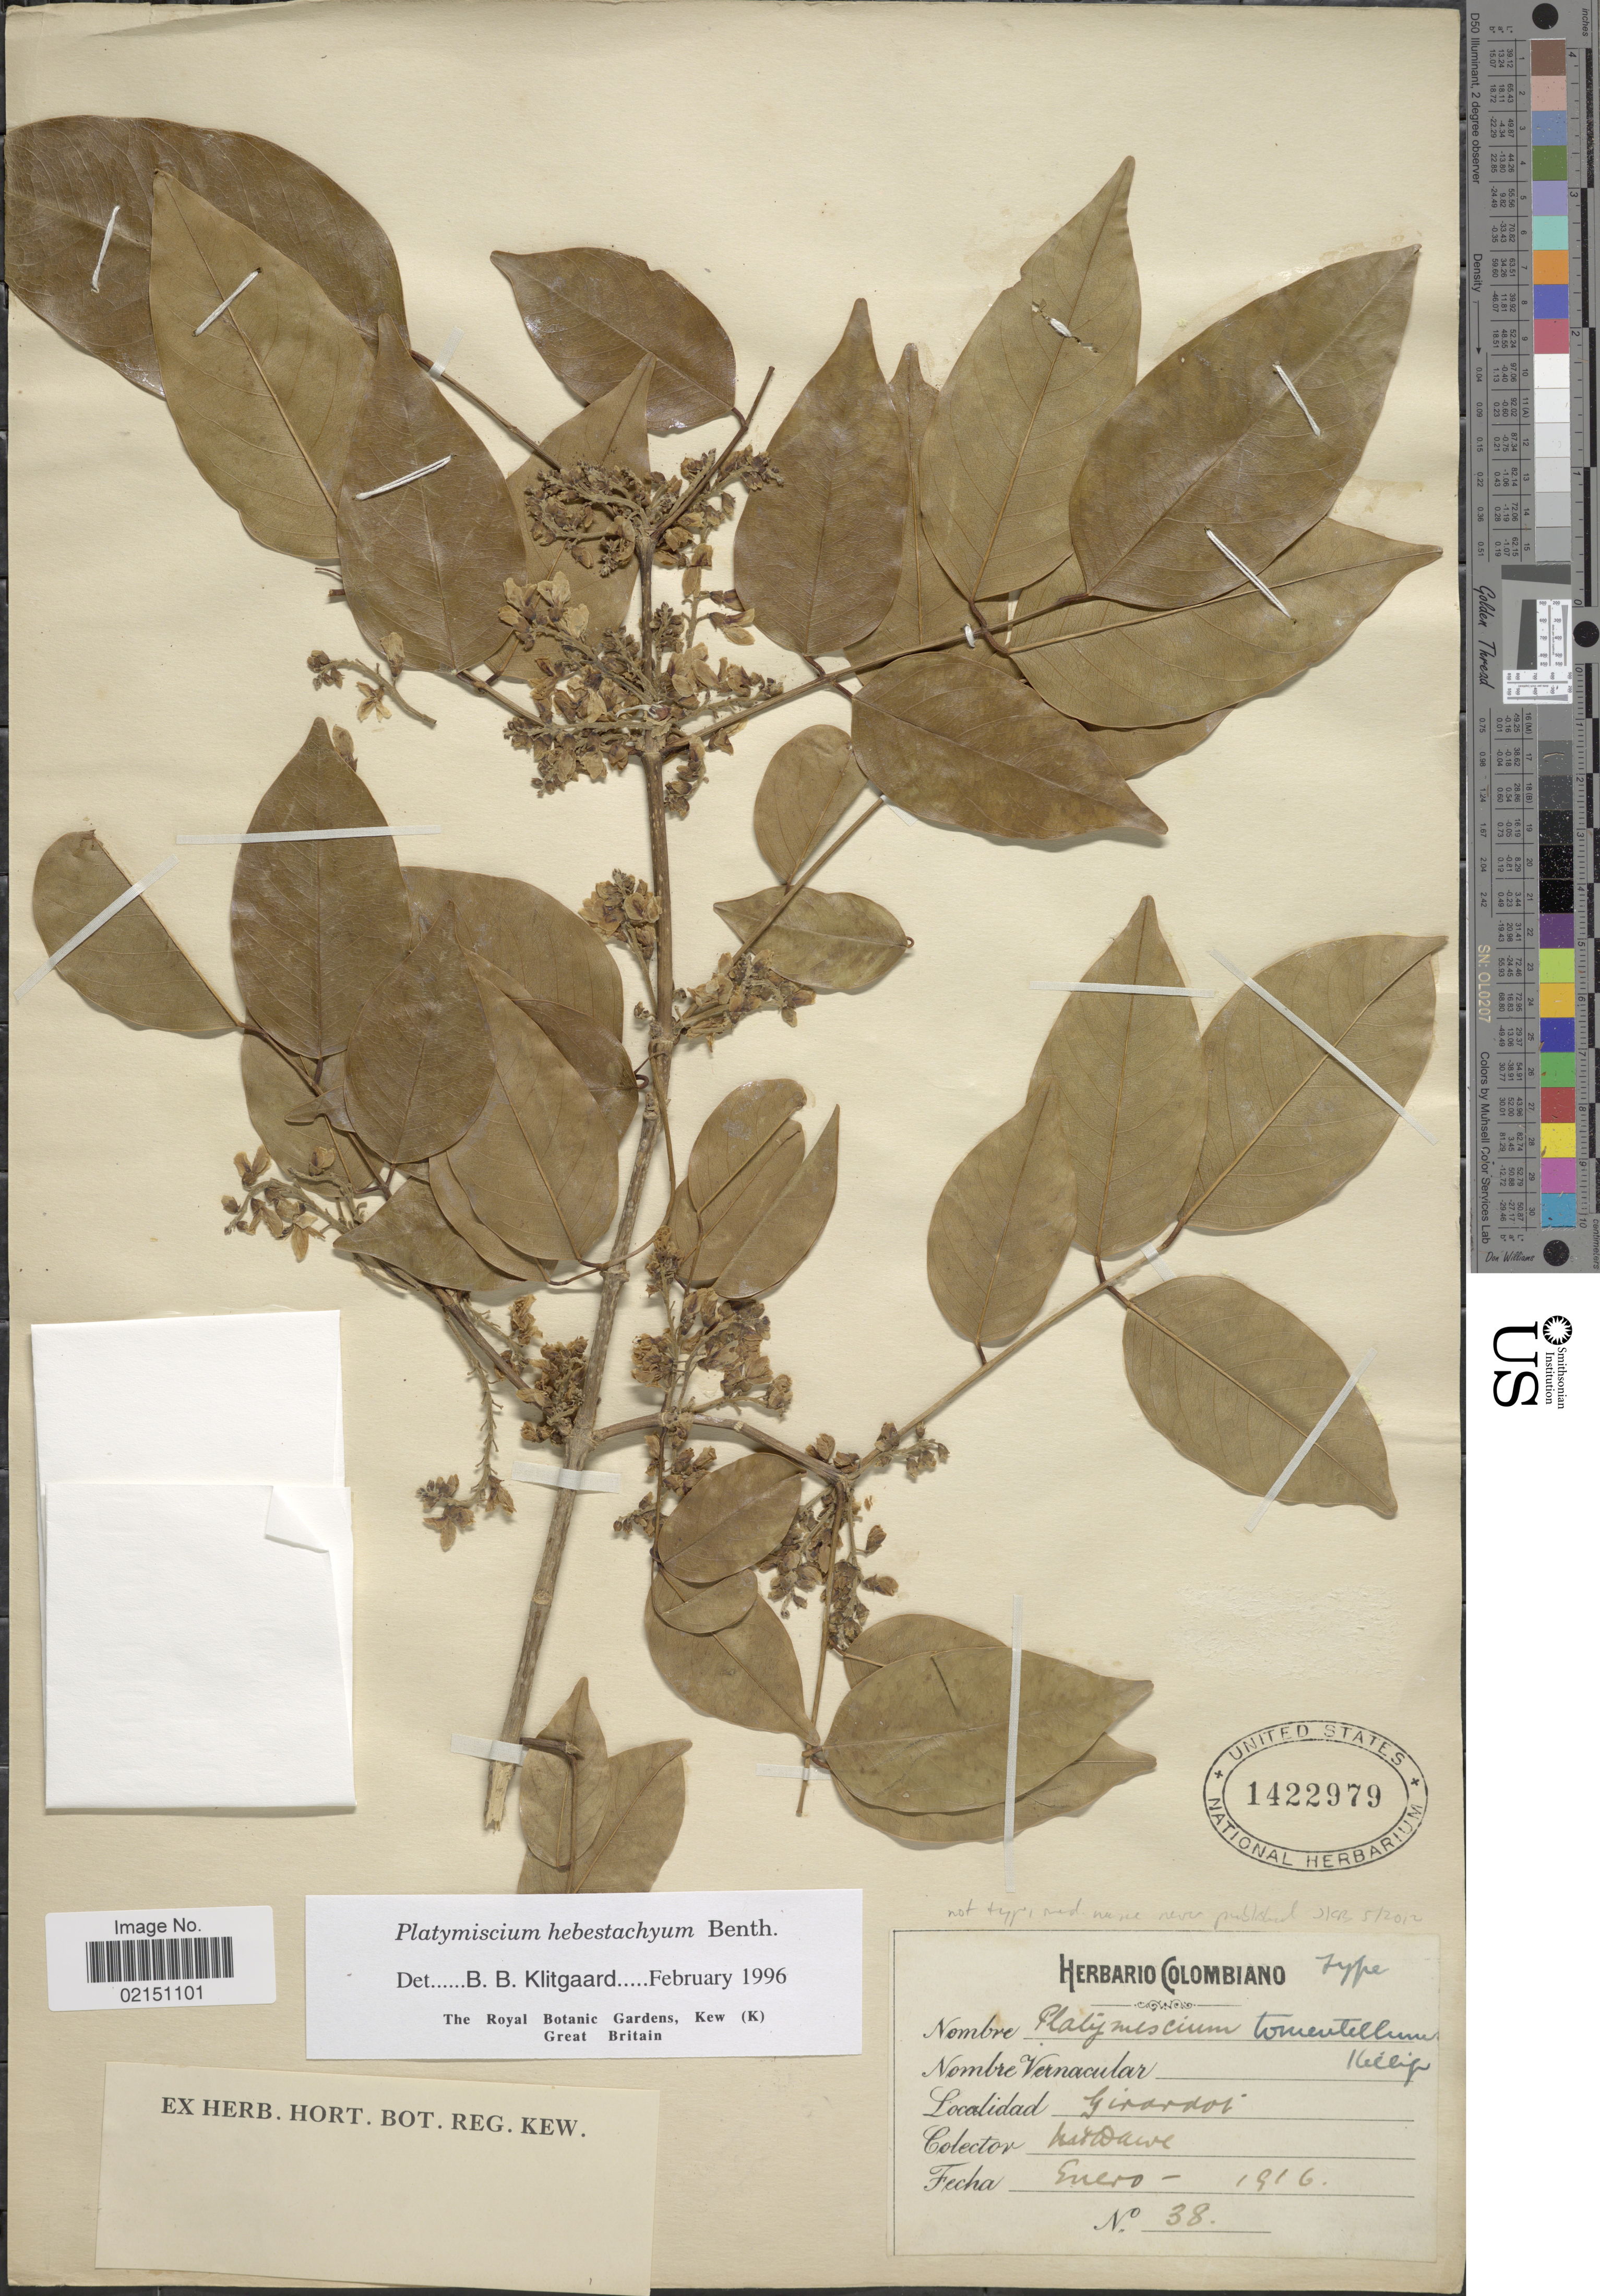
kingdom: Plantae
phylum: Tracheophyta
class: Magnoliopsida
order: Fabales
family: Fabaceae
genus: Platymiscium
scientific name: Platymiscium hebestachyum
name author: Benth.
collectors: M. T. Dawe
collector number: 38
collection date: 1916-01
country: Colombia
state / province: Cundinamarca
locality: Girardot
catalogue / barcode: US 1422979